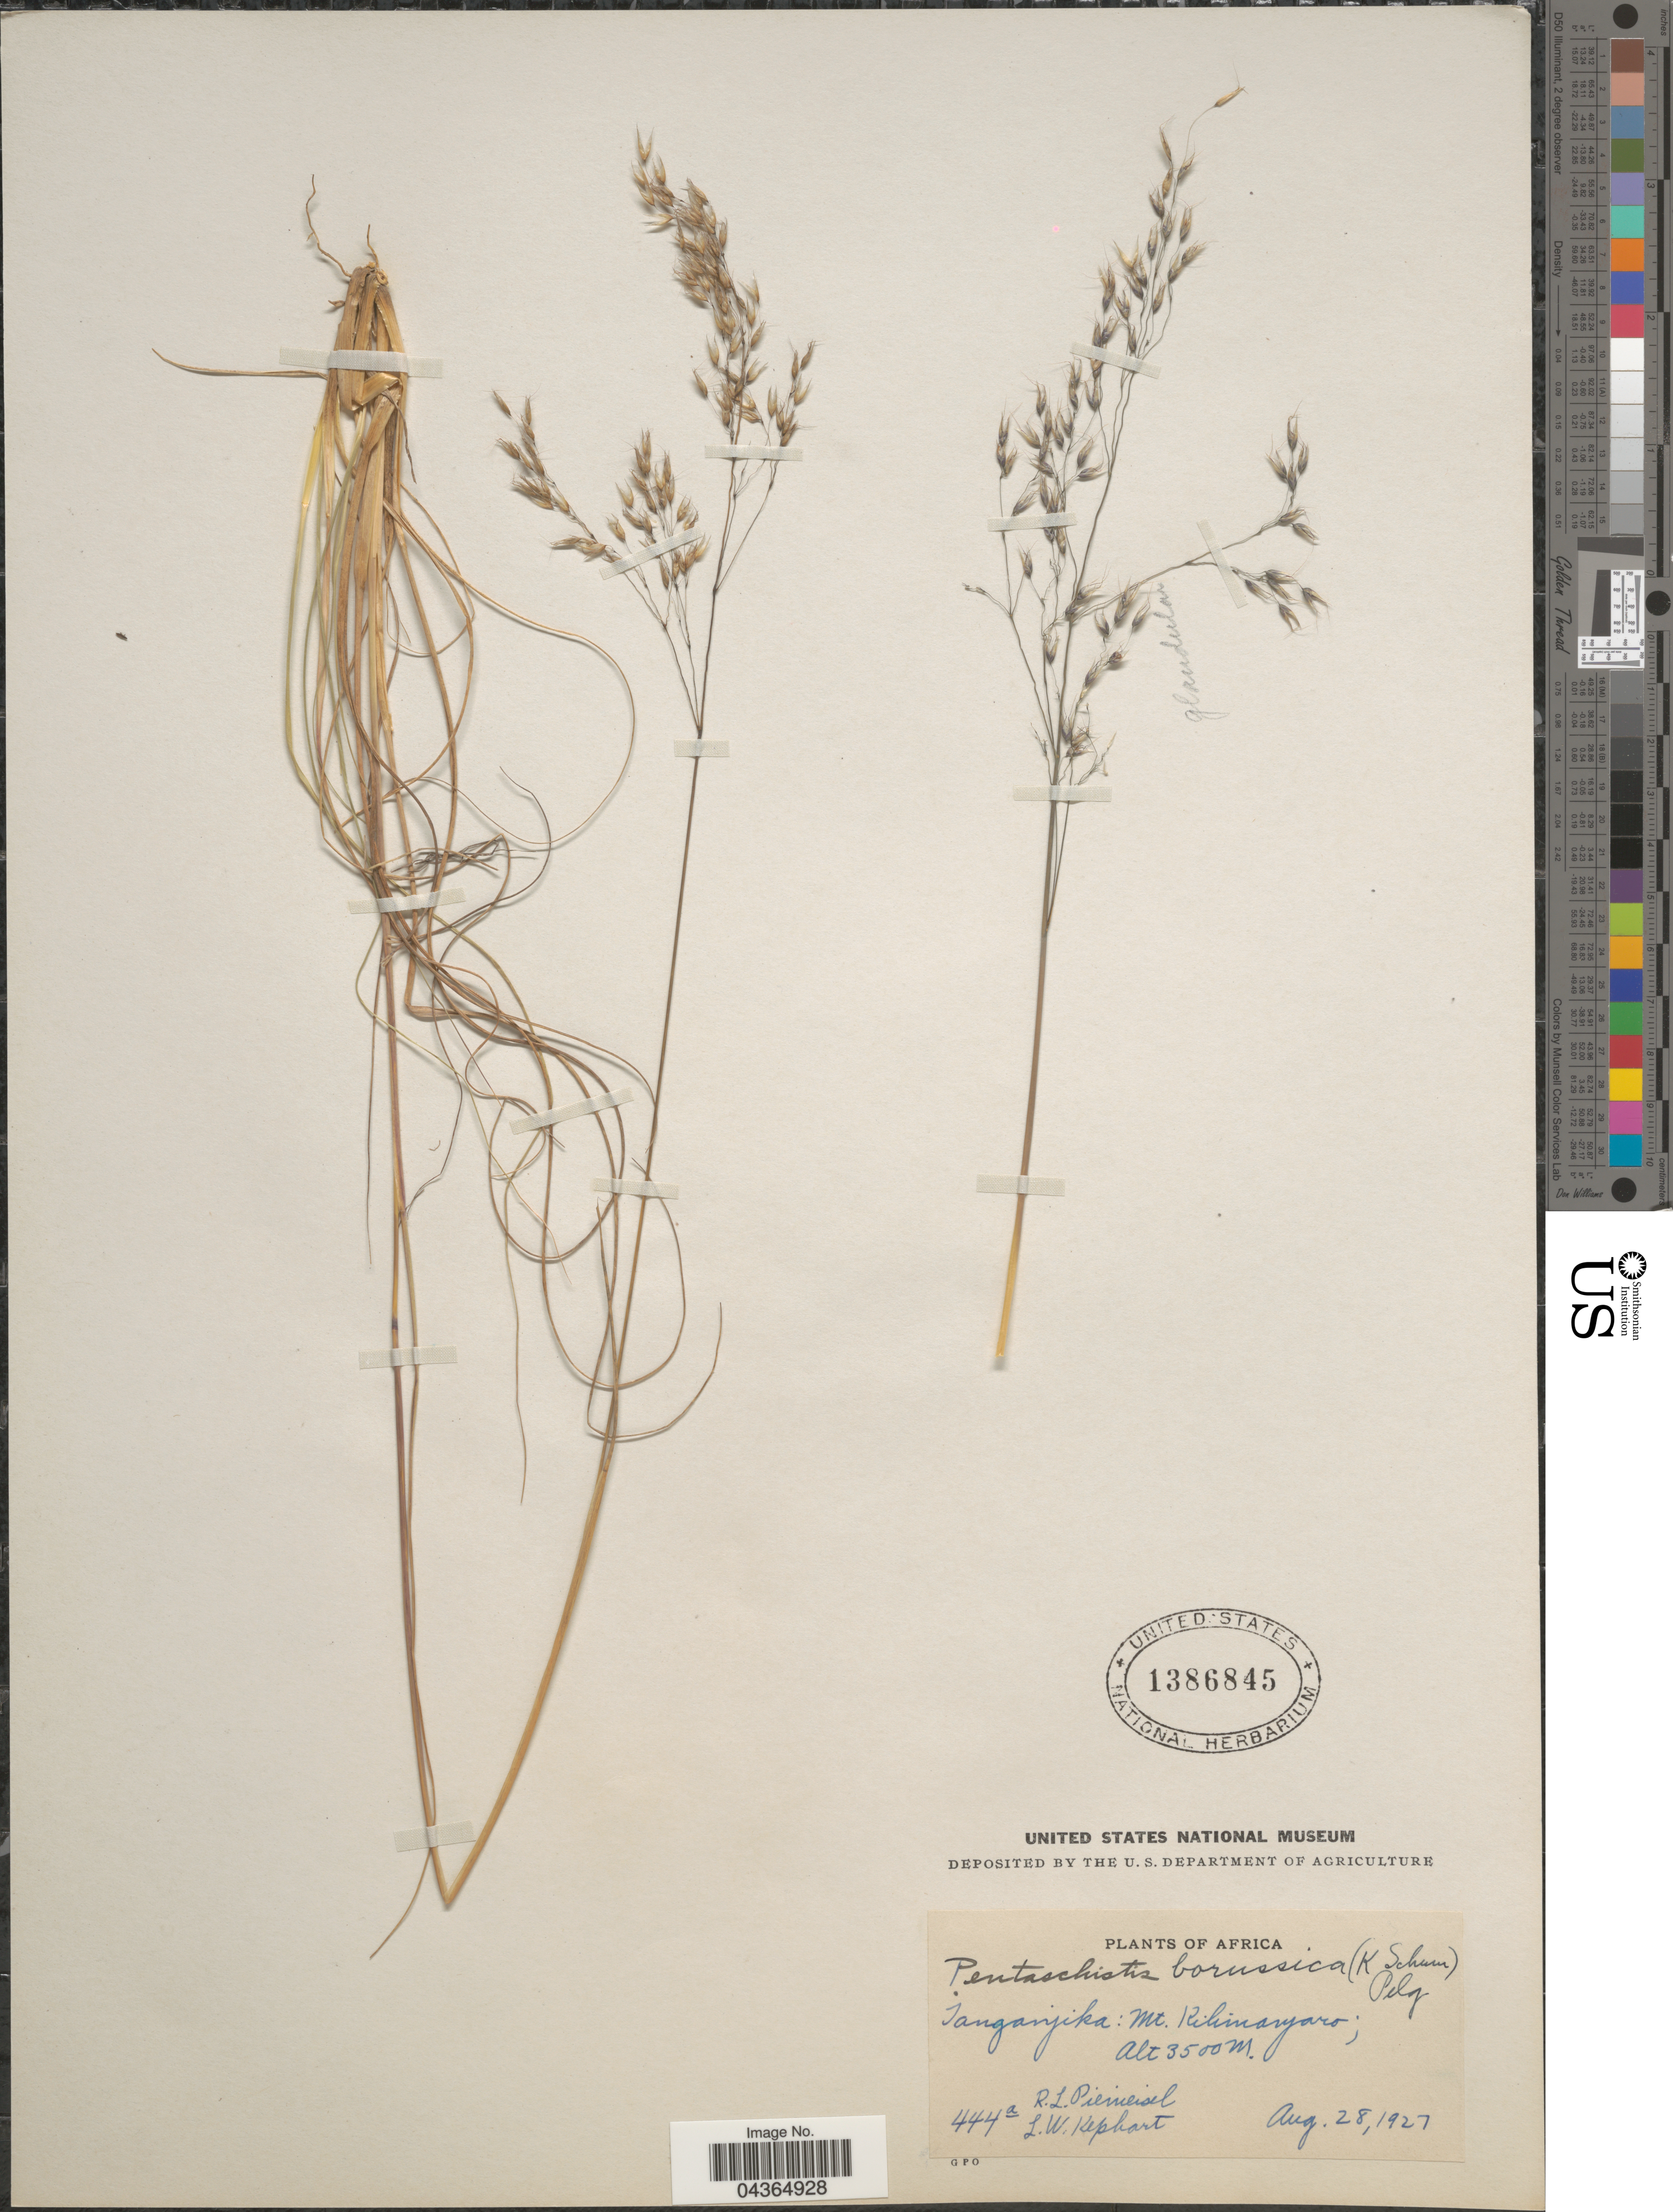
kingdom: Plantae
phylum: Tracheophyta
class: Liliopsida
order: Poales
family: Poaceae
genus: Pentameris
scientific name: Pentameris borussica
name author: (K. Schum.) Galley & H.P. Linder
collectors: R. L. Piemeisel & L. W. Kephart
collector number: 444a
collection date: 1927-08-28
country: Tanzania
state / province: Kilimanjaro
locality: Tanganjika: Mt. Kilimanjaro.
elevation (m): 3500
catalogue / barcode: US 1386845